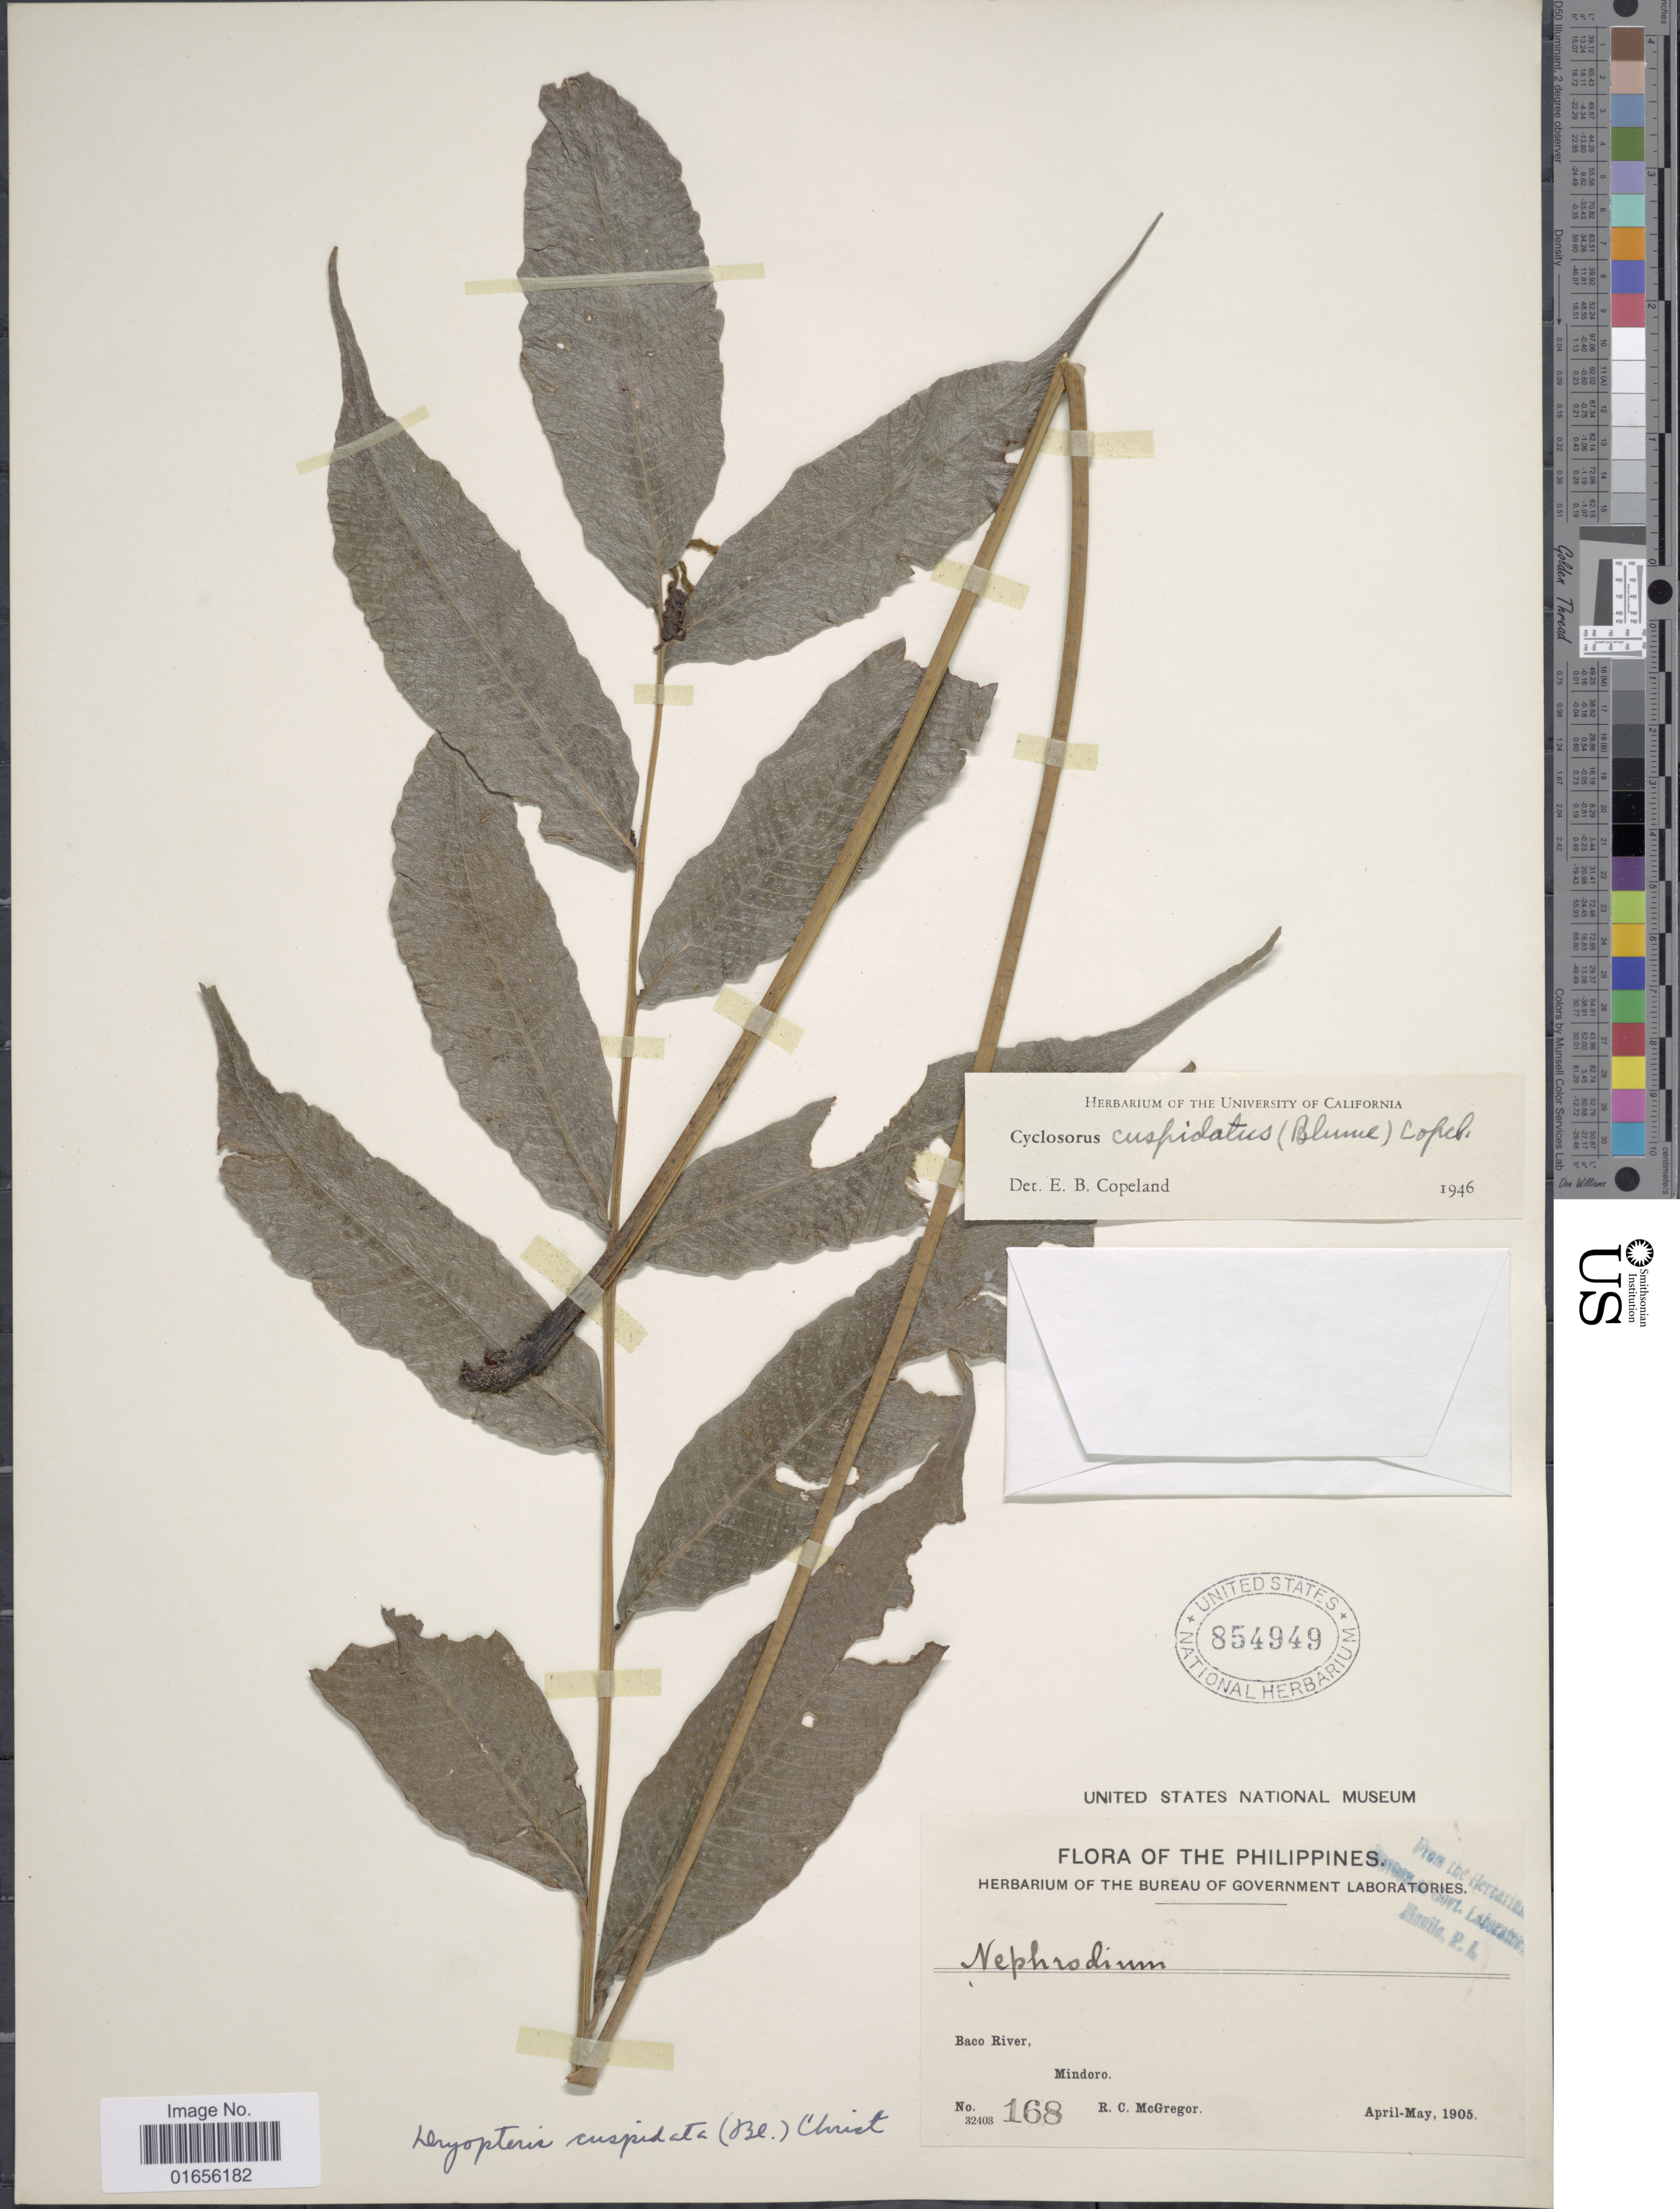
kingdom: Plantae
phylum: Tracheophyta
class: Polypodiopsida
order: Polypodiales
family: Thelypteridaceae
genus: Pronephrium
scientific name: Pronephrium cuspidatum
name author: (Blume) Holttum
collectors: R. C. McGregor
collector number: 168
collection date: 1905-04/1905-05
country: Philippines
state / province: Mimaropa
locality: The Philippines, Baco River, Mindoro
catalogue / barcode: US 854949